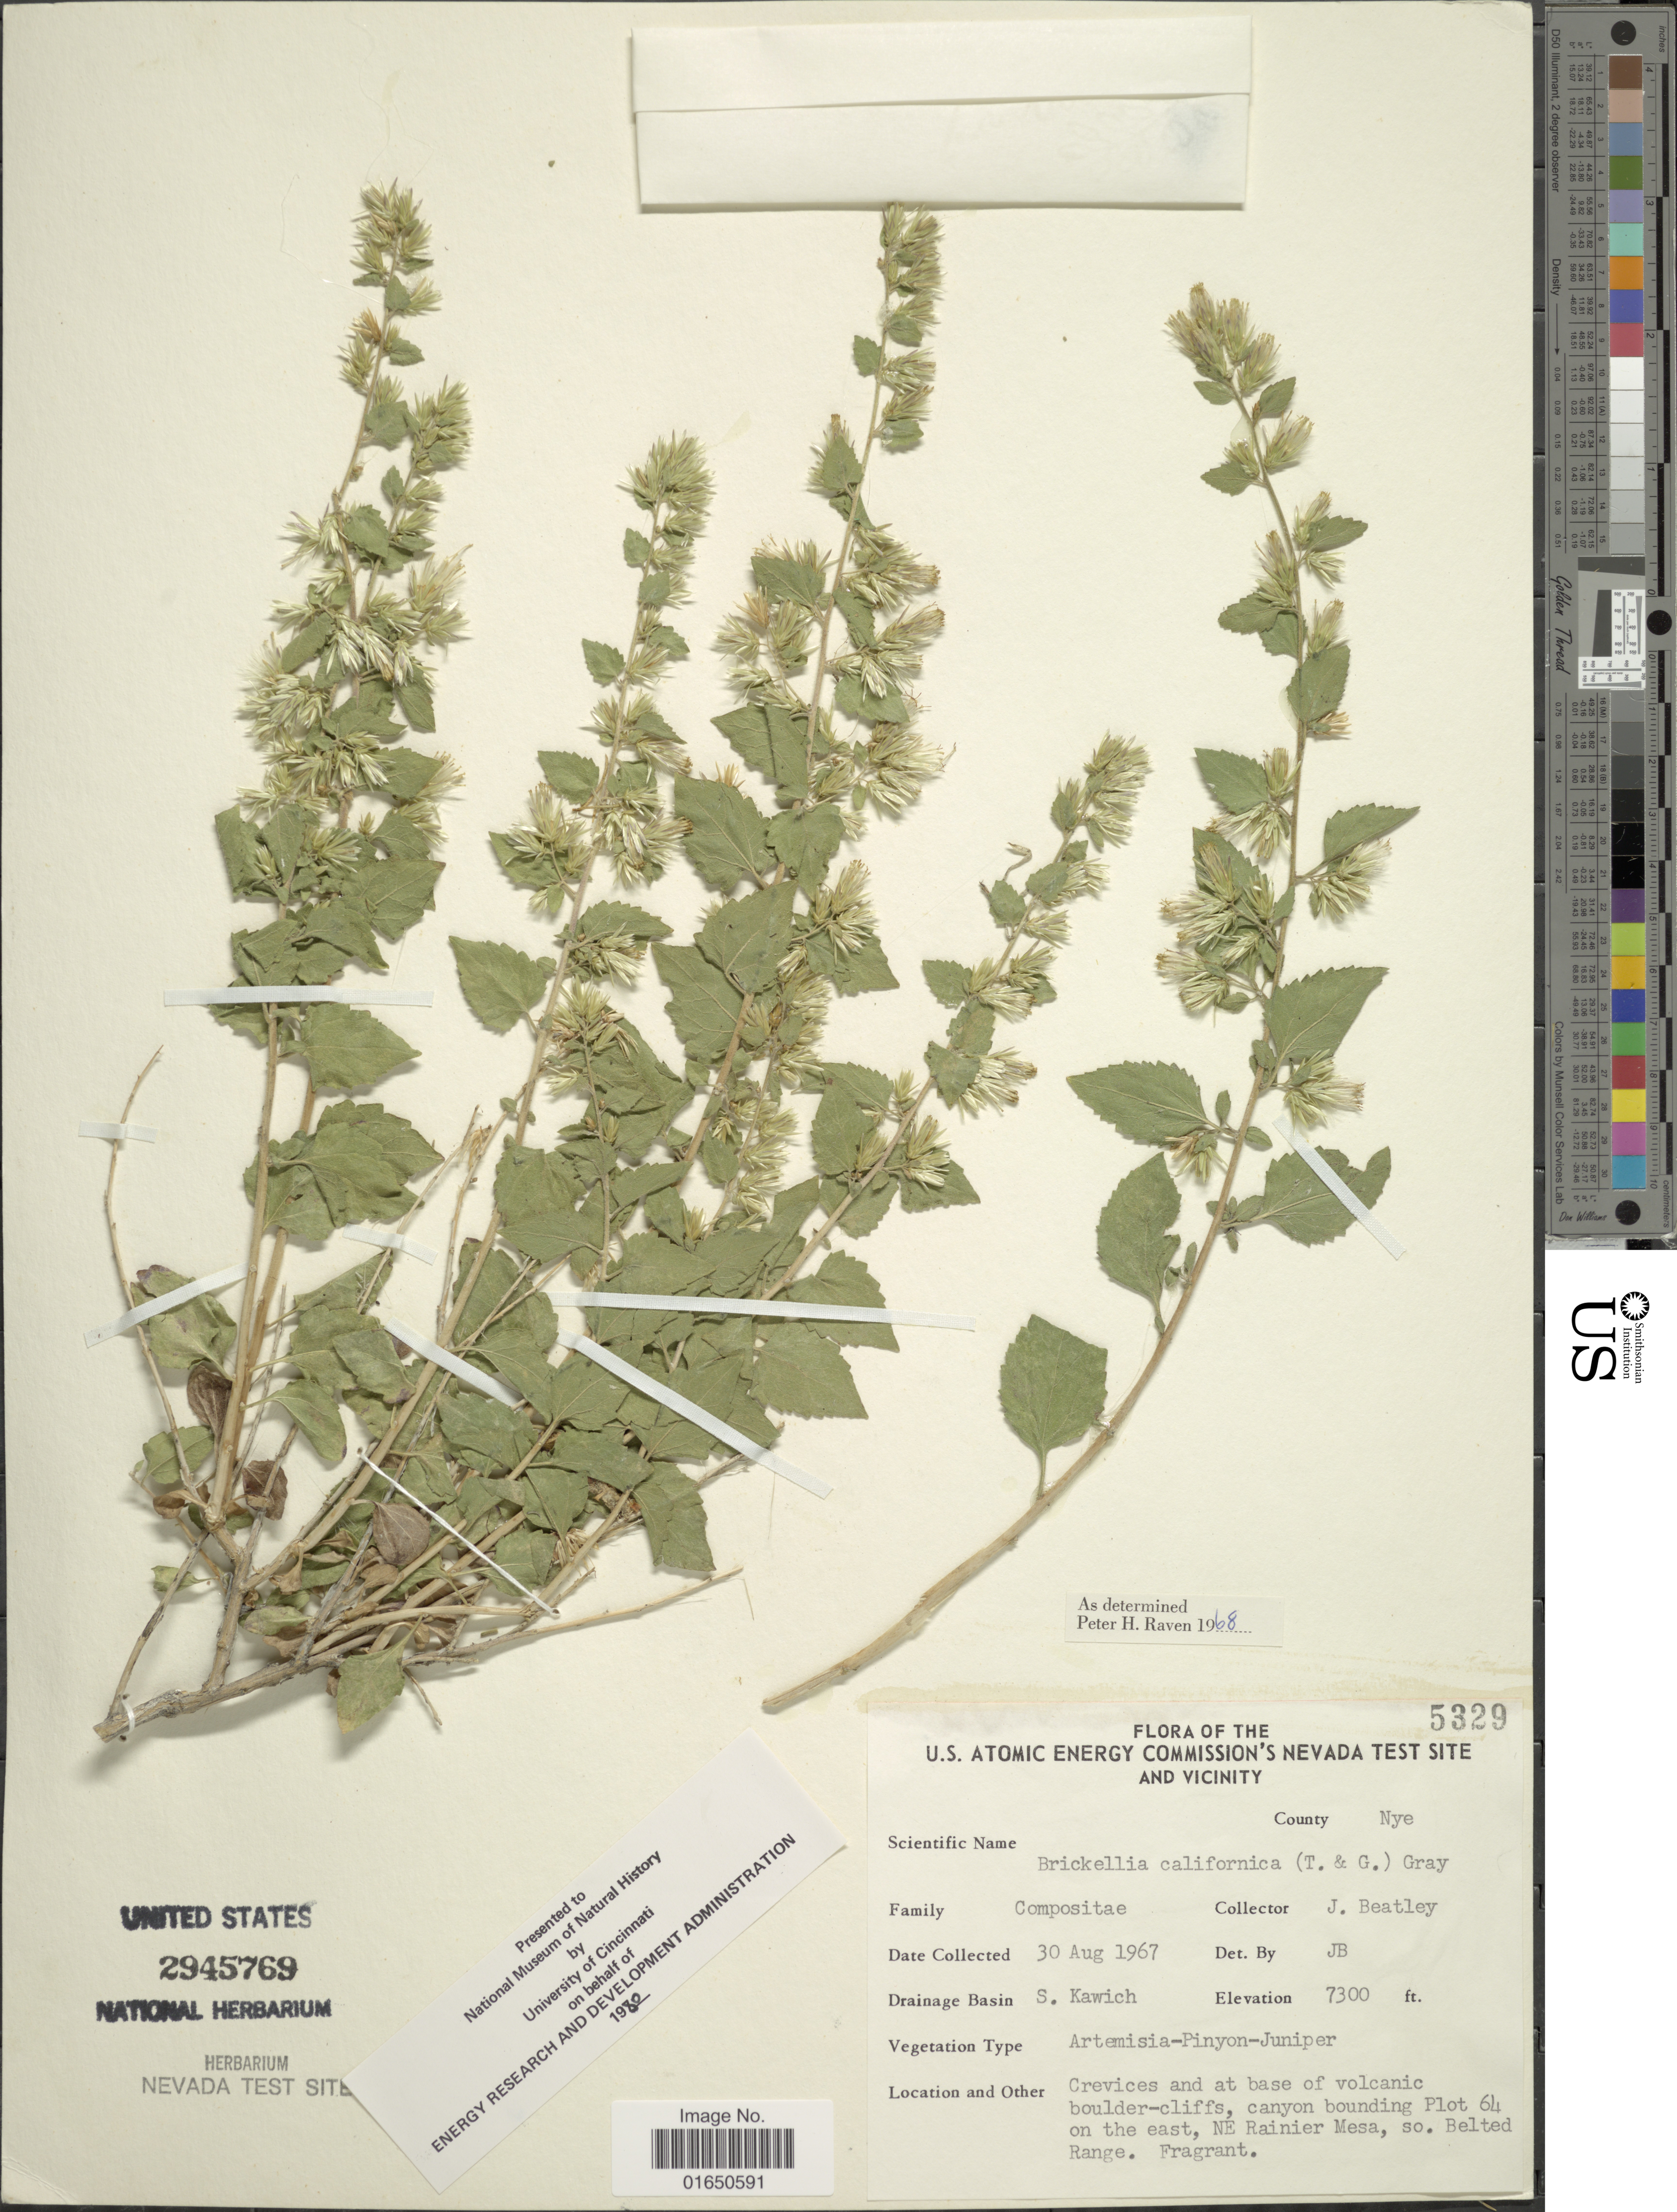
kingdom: Plantae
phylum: Tracheophyta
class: Magnoliopsida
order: Asterales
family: Asteraceae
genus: Brickellia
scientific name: Brickellia californica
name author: (Torr. & A. Gray) A. Gray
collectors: J. C. Beatley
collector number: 5329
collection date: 1967-08-30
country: United States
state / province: Nevada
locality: U. S. Atomic Energy Commission's Nevada's test site and vicinity. County Nye. Drainage Basin S. Kawich. canyon bounding Plot 64 on the east, NE Rainier Mesa, so. Belted Range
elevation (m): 2225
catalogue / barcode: US 2945769